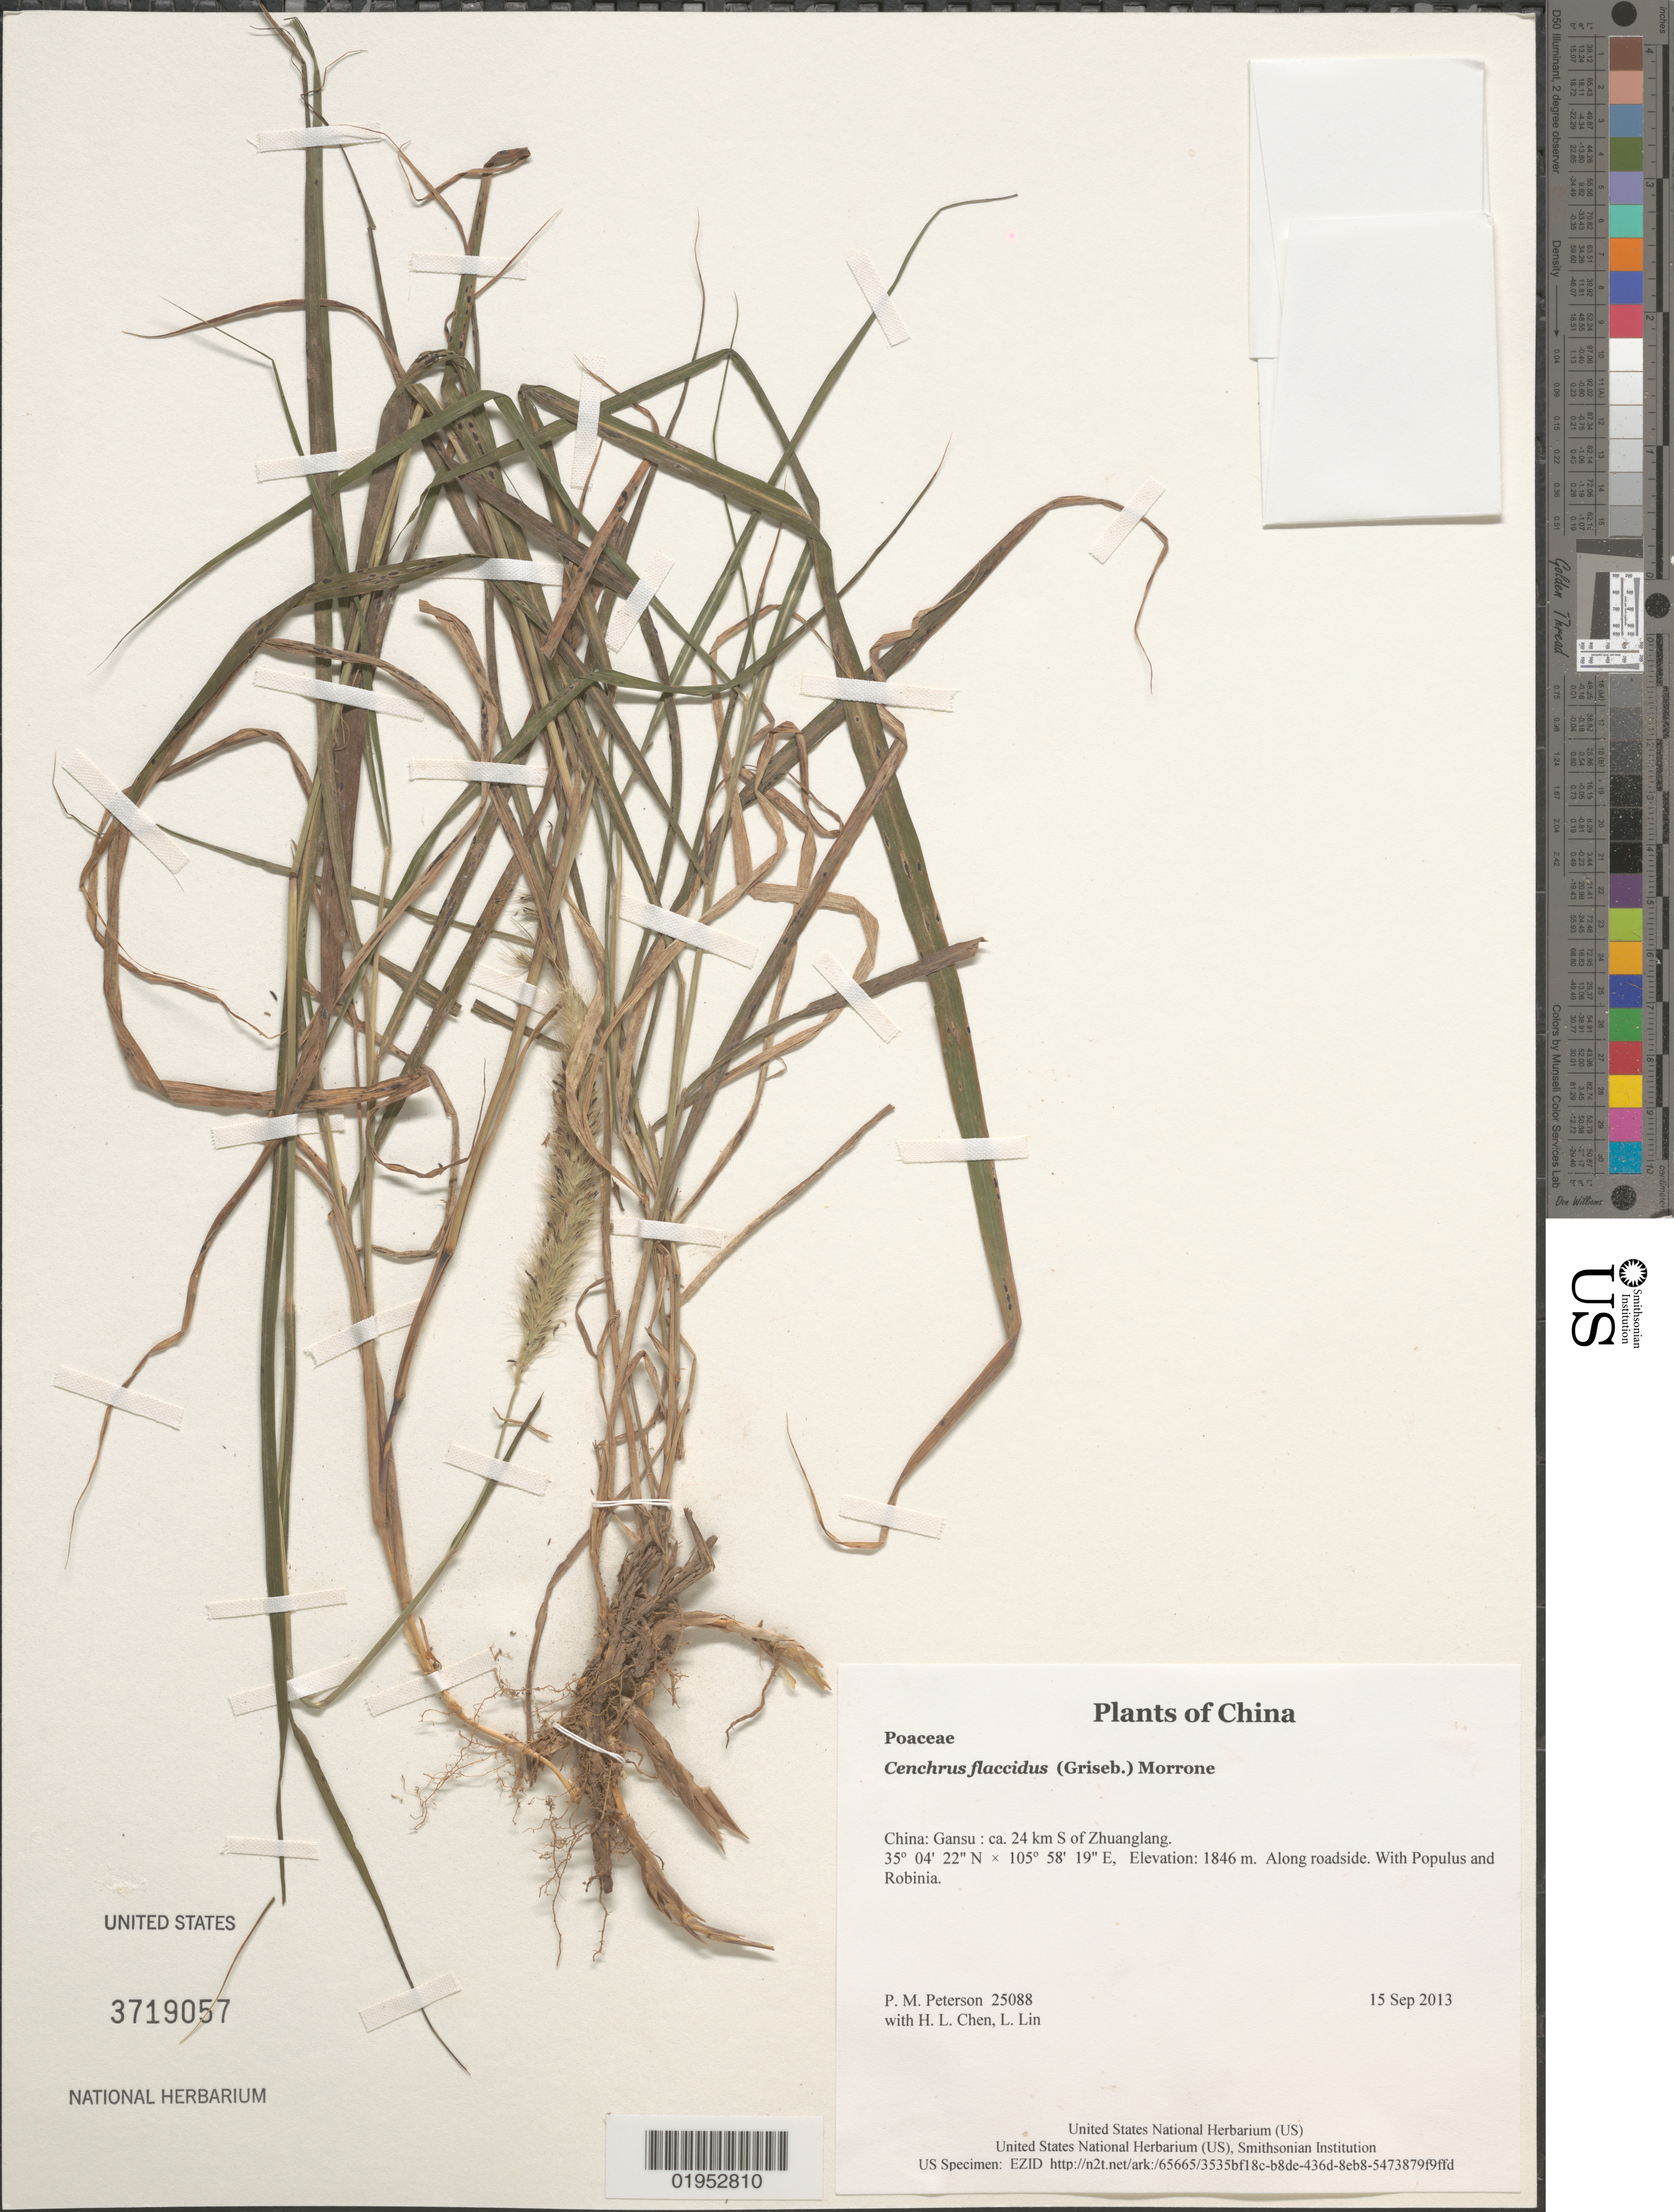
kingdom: Plantae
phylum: Tracheophyta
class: Liliopsida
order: Poales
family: Poaceae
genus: Cenchrus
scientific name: Cenchrus flaccidus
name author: (Griseb.) Morrone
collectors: P. M. Peterson, H. L. Chen & L. Lin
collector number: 25088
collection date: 2013-09-15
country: China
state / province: Gansu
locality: ca. 24 km S of Zhuanglang.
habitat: Along roadside.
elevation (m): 1846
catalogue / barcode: US 3719057